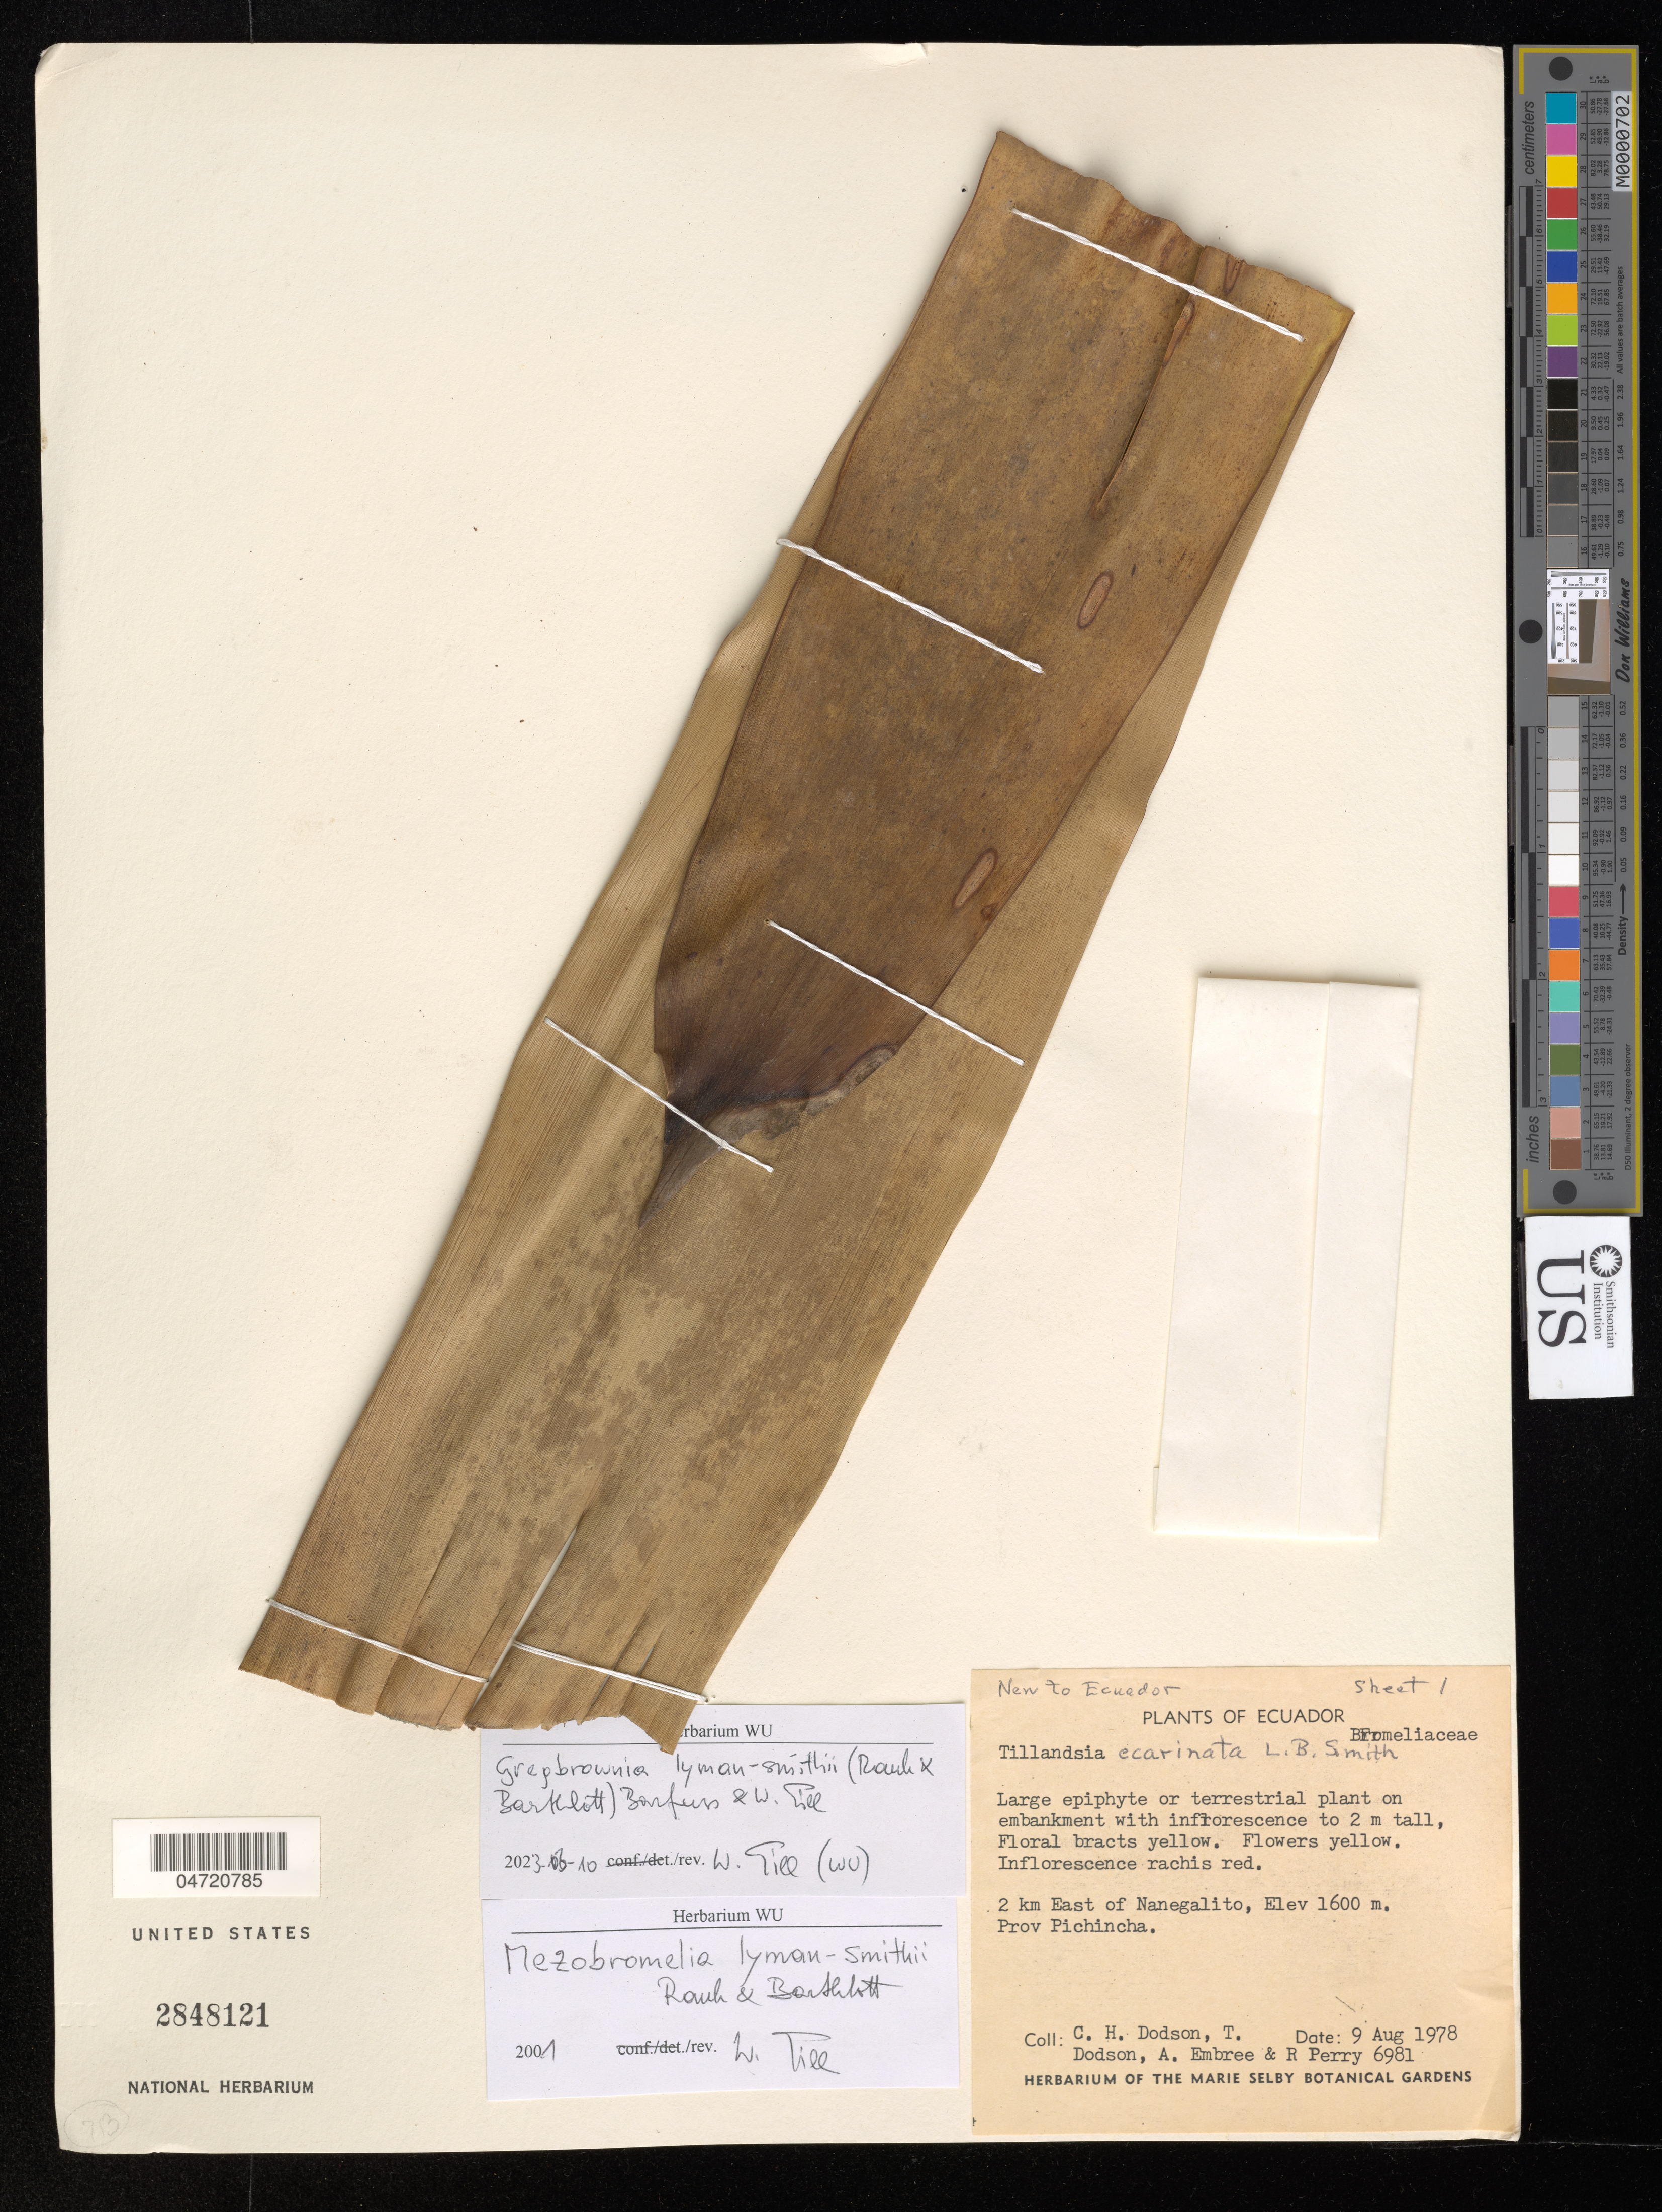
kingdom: Plantae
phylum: Tracheophyta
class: Liliopsida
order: Poales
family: Bromeliaceae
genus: Gregbrownia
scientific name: Gregbrownia lyman-smithii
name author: (Rauh & Barthlott) W. Till & Barfuss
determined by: Till, W.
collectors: C. H. Dodson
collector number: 6981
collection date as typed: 09 Aug 1978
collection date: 1978-08-09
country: Ecuador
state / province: Pichincha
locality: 2 km E of Nanegalito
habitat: on embankment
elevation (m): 1600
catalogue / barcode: US 2848121